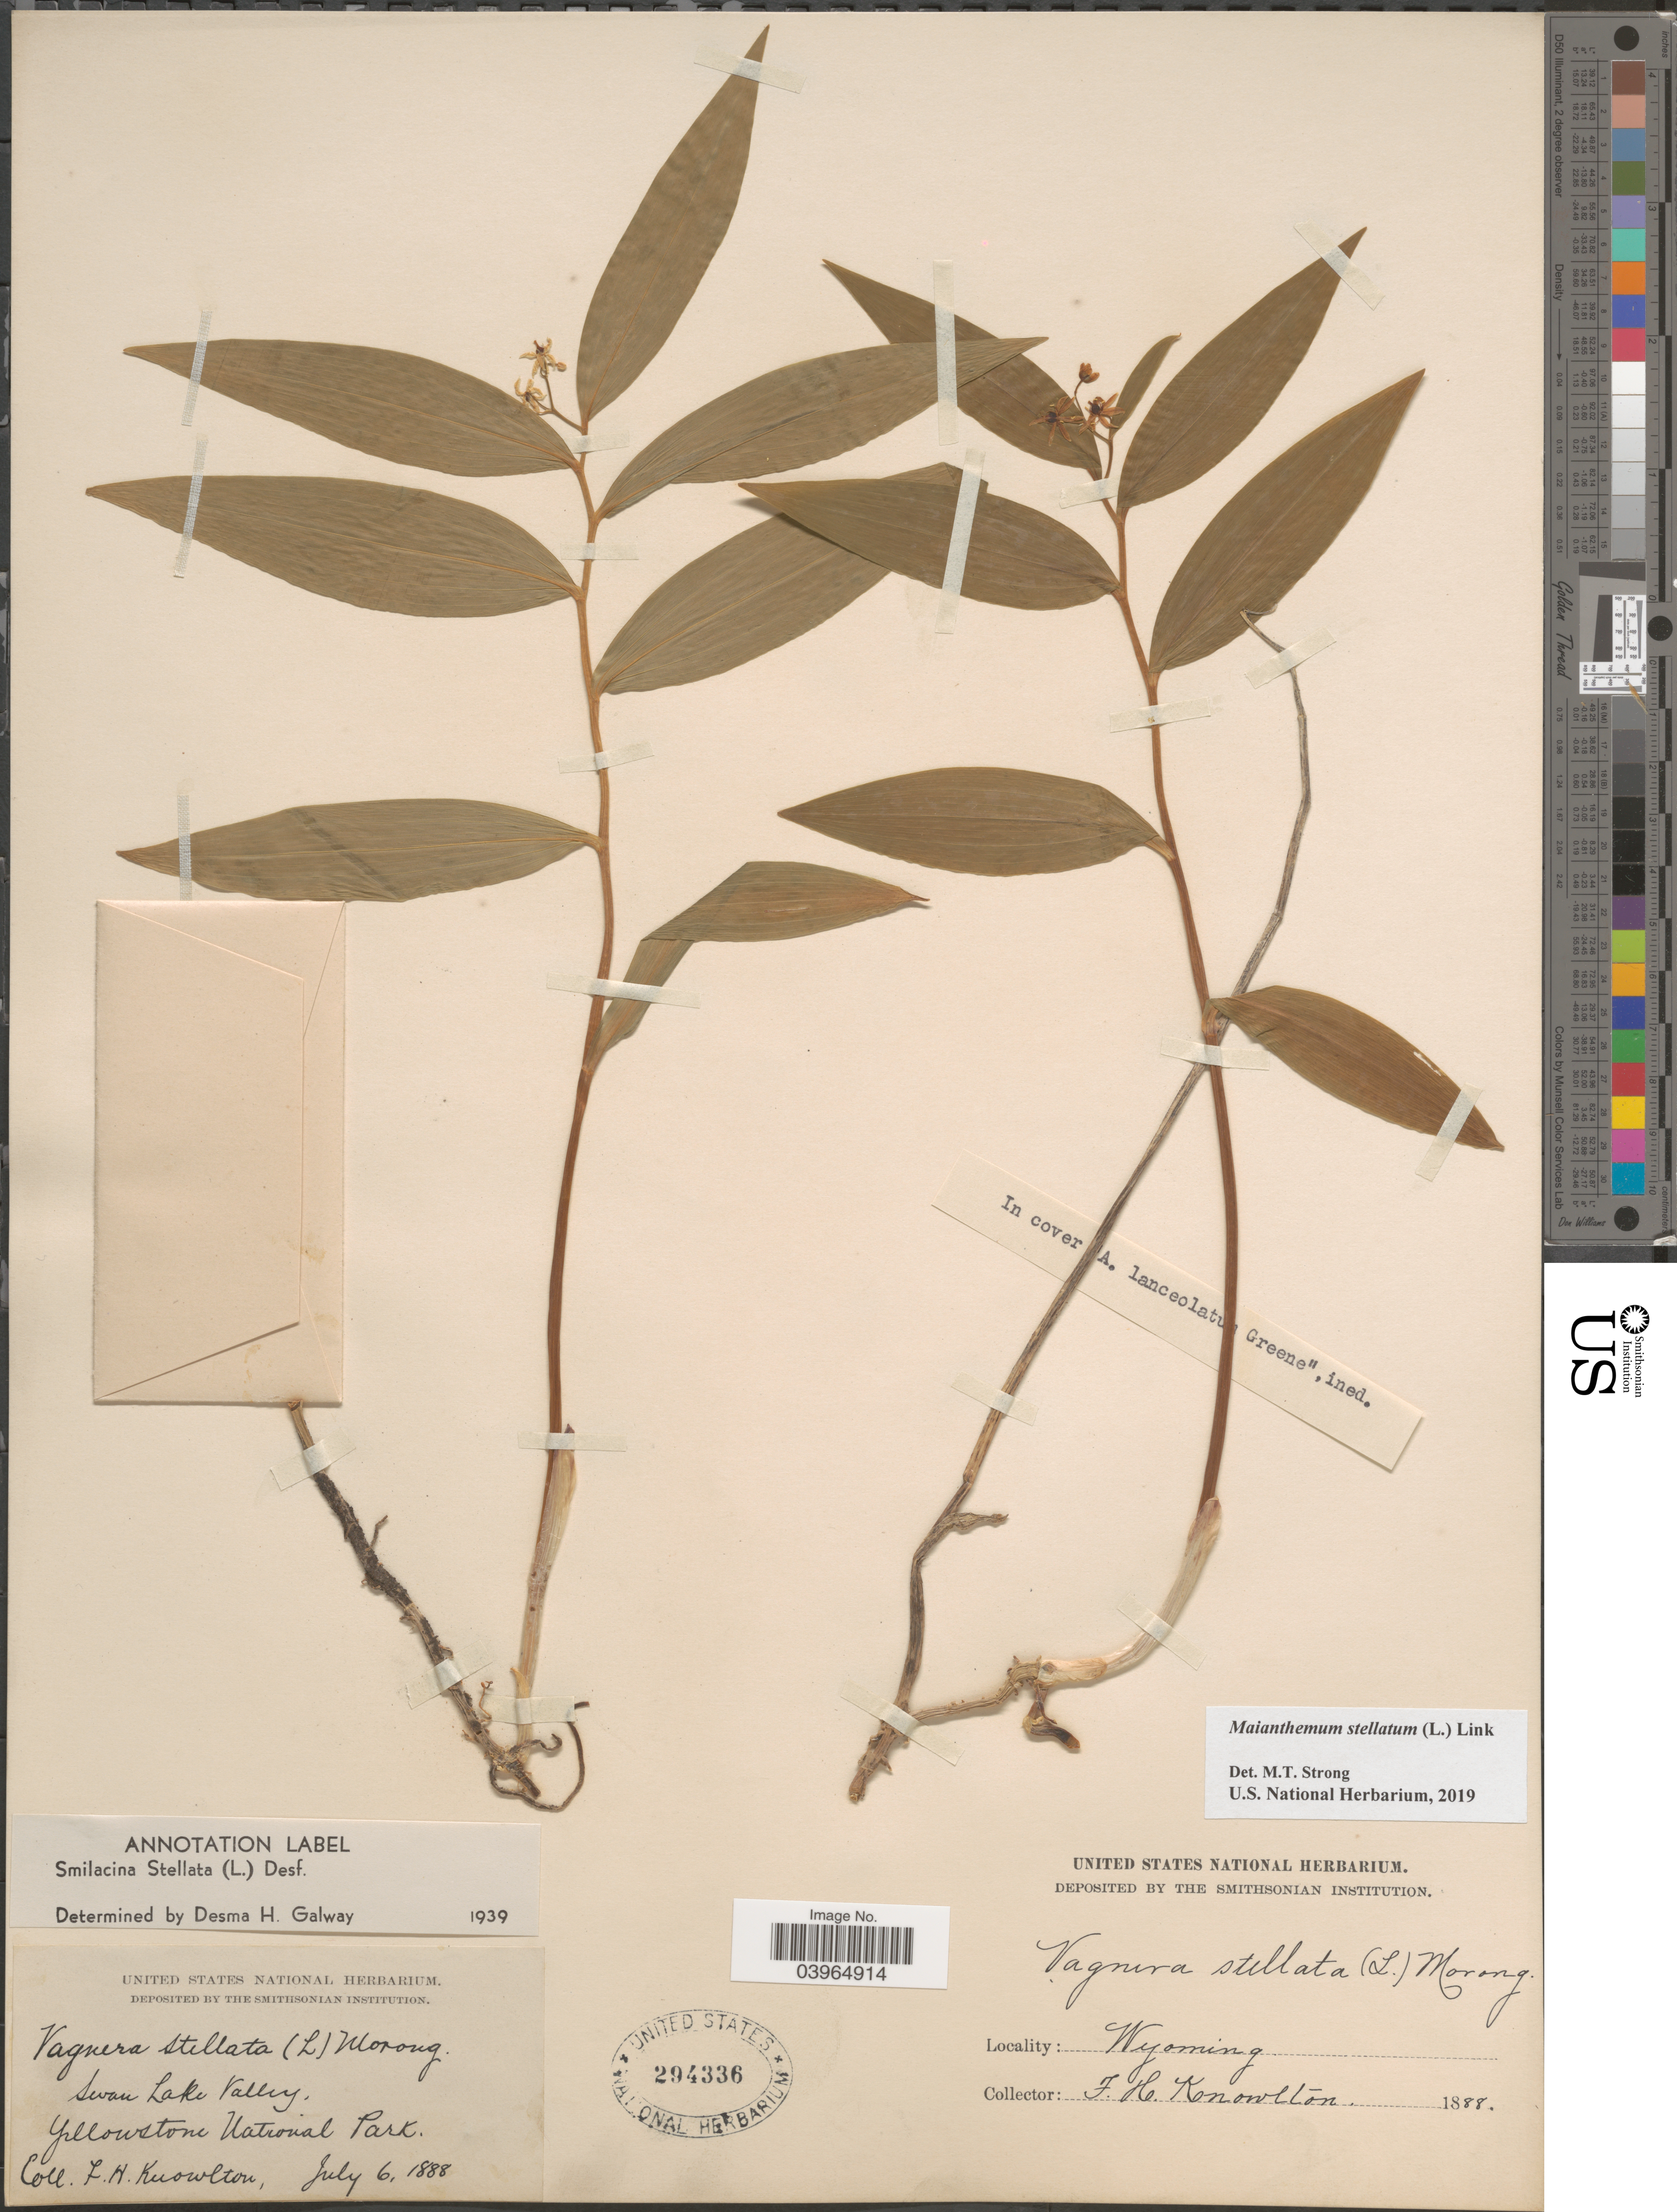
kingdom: Plantae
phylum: Tracheophyta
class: Liliopsida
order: Asparagales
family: Asparagaceae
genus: Maianthemum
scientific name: Maianthemum stellatum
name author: (L.) Link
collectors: F. H. Knowlton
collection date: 1888-07-06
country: United States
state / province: Wyoming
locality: Swan Lake Valley. Yellowstone National Park.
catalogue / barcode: US 294336